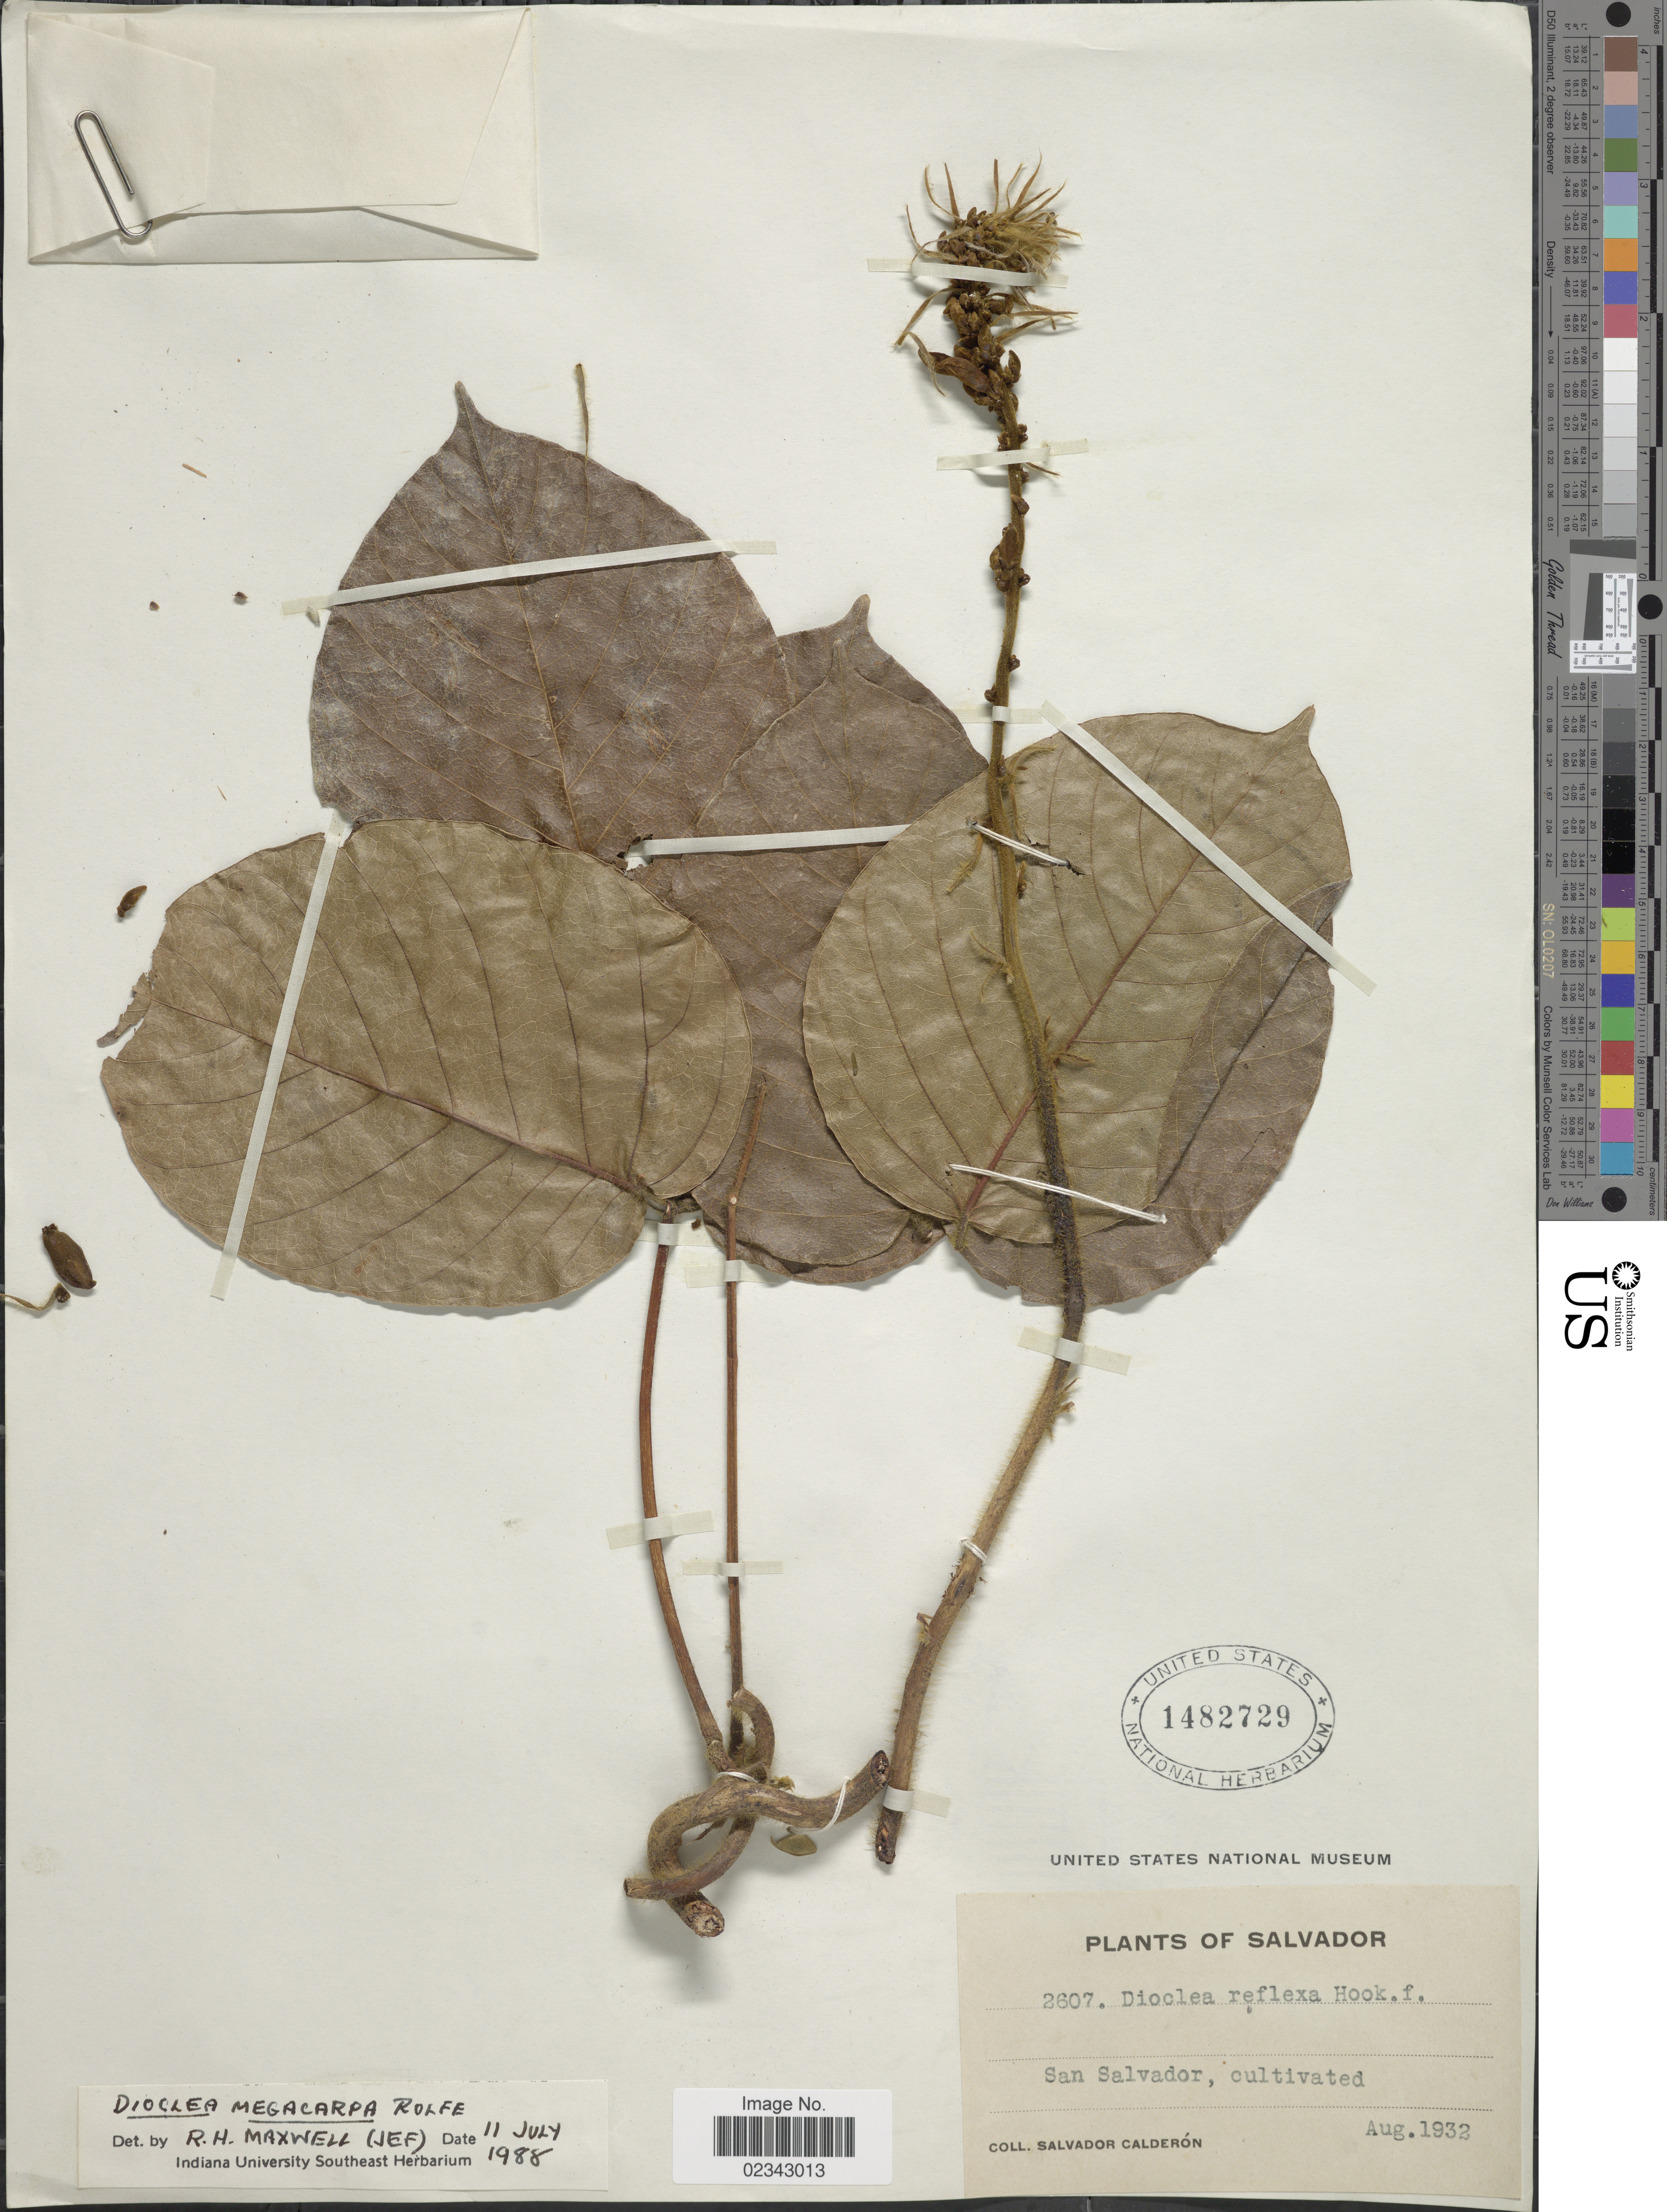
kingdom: Plantae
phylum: Tracheophyta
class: Magnoliopsida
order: Fabales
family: Fabaceae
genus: Macropsychanthus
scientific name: Macropsychanthus megacarpus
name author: (Rolfe) L.P. Queiroz & Snak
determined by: Strong, Mark T., (BOT), Smithsonian Institution - National Museum of Natural History (UNITED STATES)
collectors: S. Calderón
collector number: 2607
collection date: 1932-08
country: El Salvador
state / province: San Salvador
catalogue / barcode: US 1482729